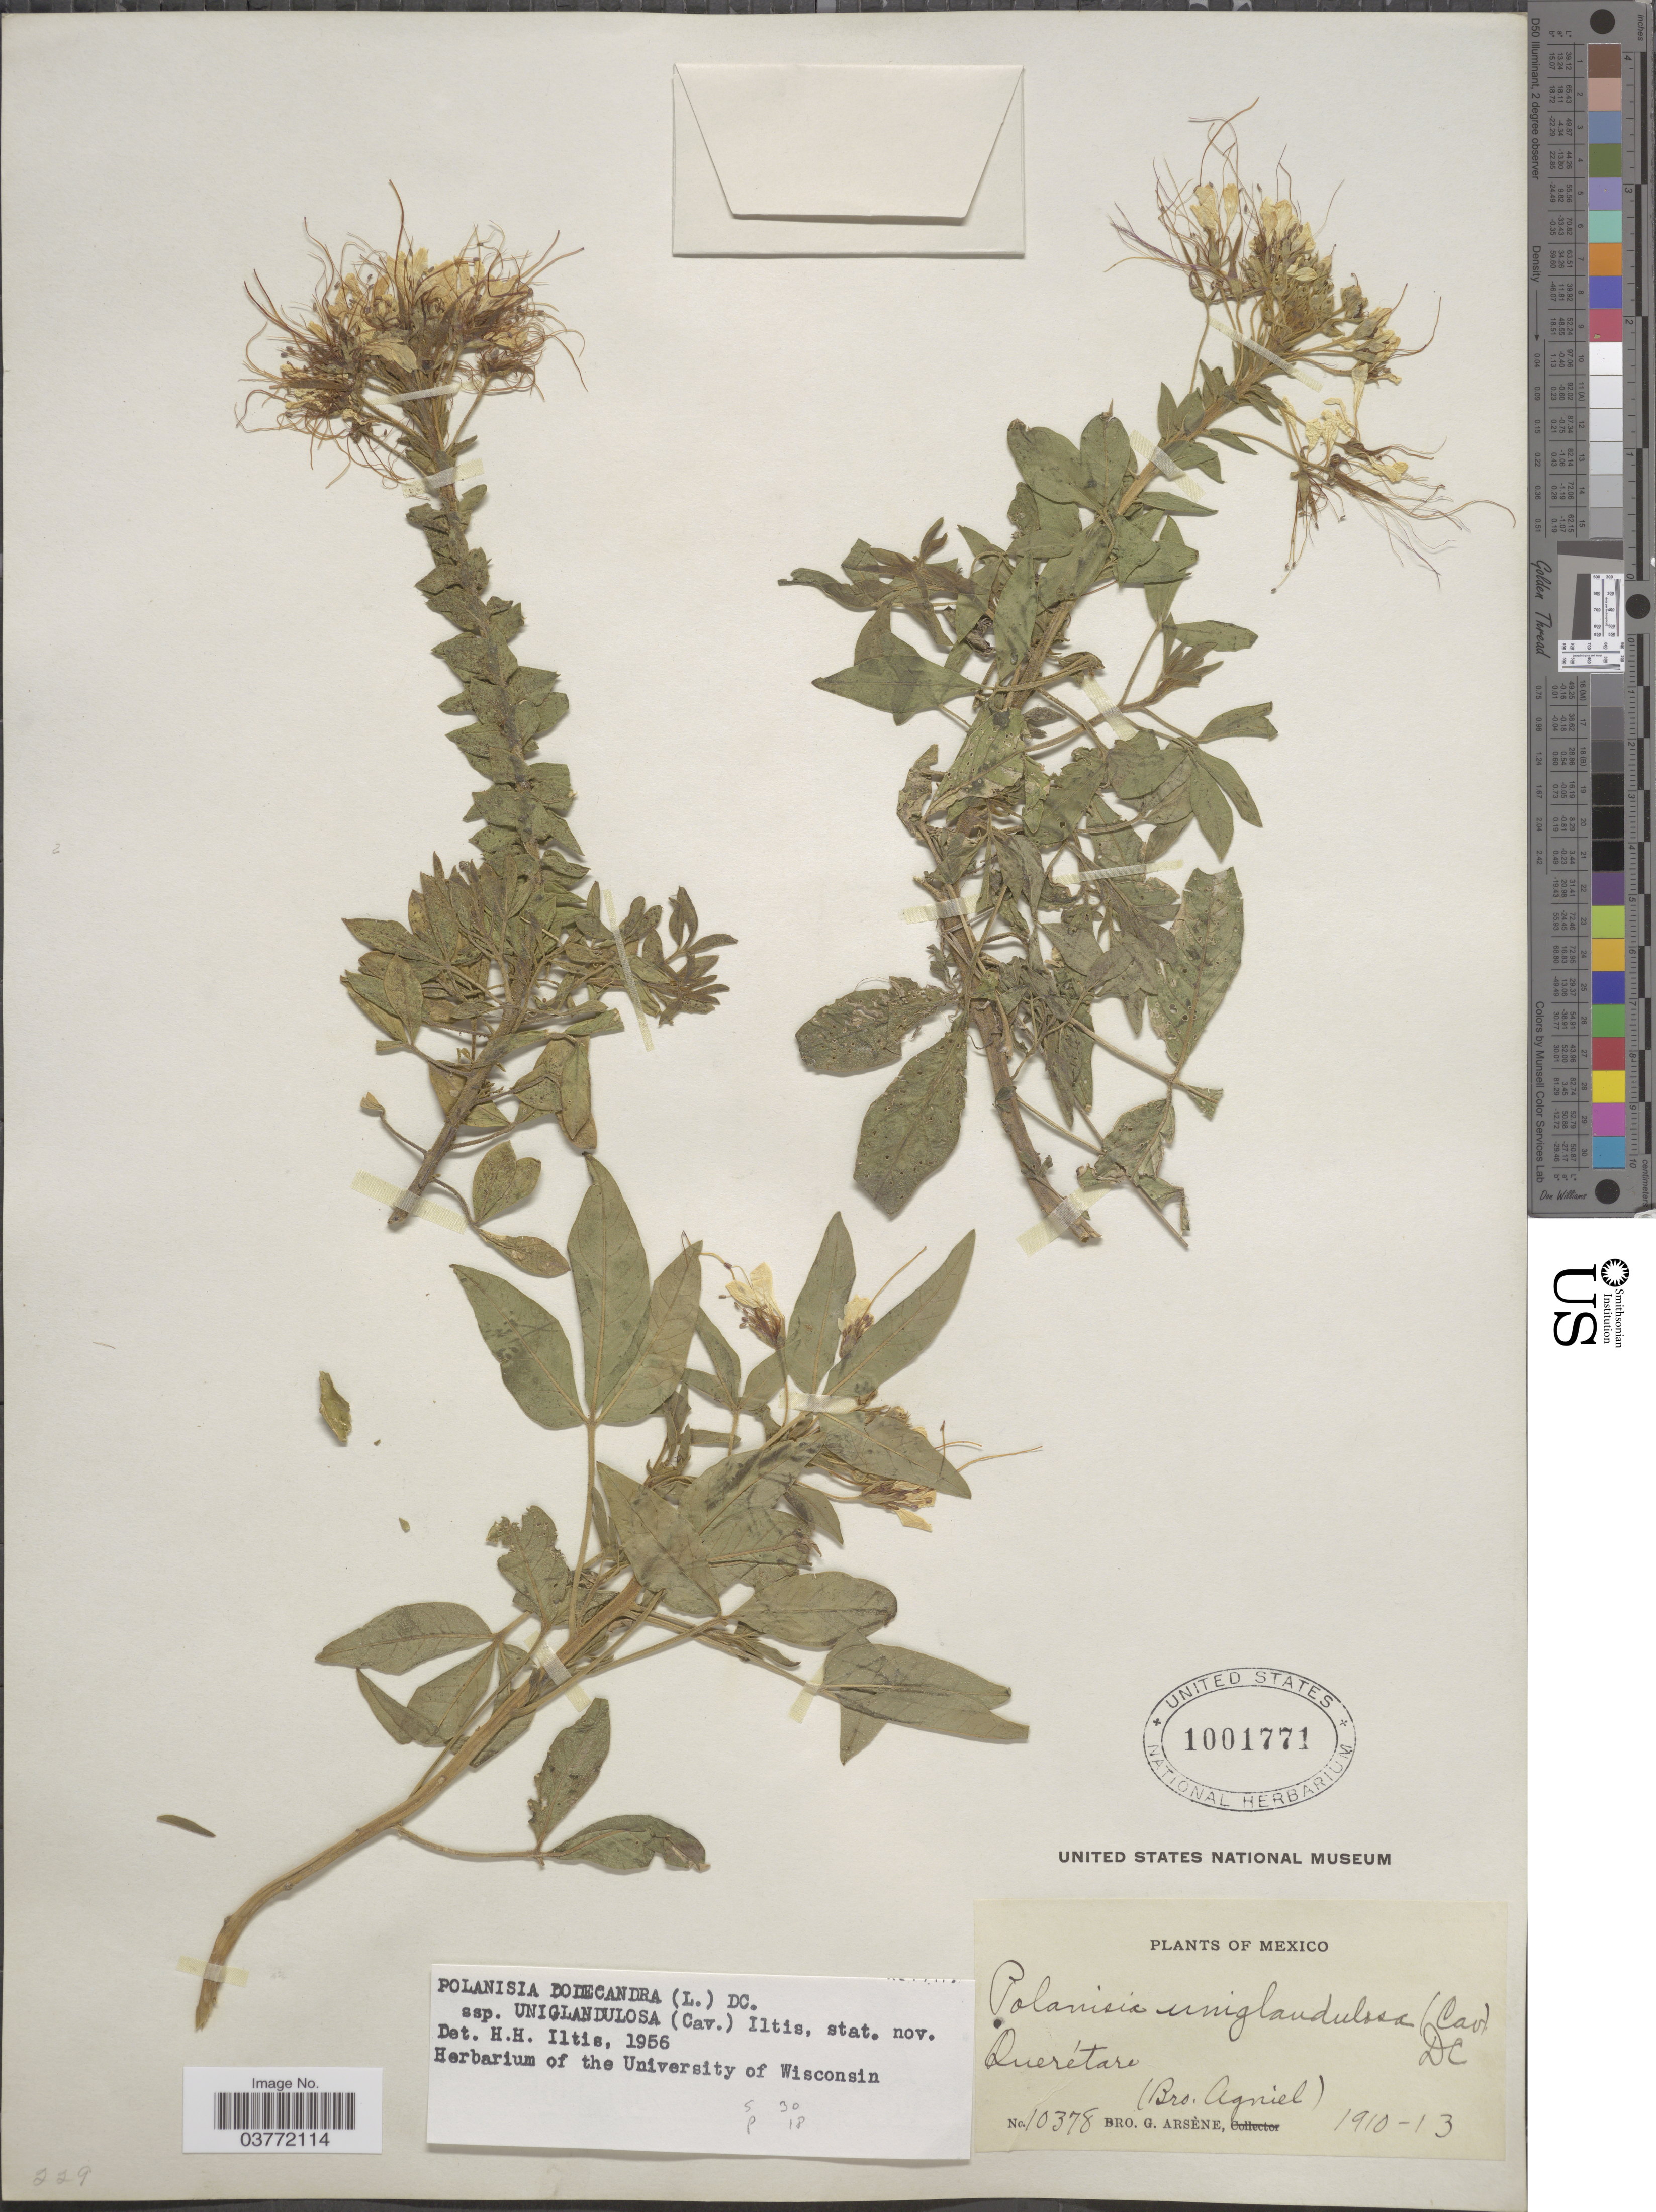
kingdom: Plantae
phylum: Tracheophyta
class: Magnoliopsida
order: Brassicales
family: Cleomaceae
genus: Polanisia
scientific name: Polanisia uniglandulosa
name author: (Cav.) DC.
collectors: Bro. G. Arsène & Bro. Agniel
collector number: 10378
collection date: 1910/1913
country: Mexico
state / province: Querétaro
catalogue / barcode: US 1001771